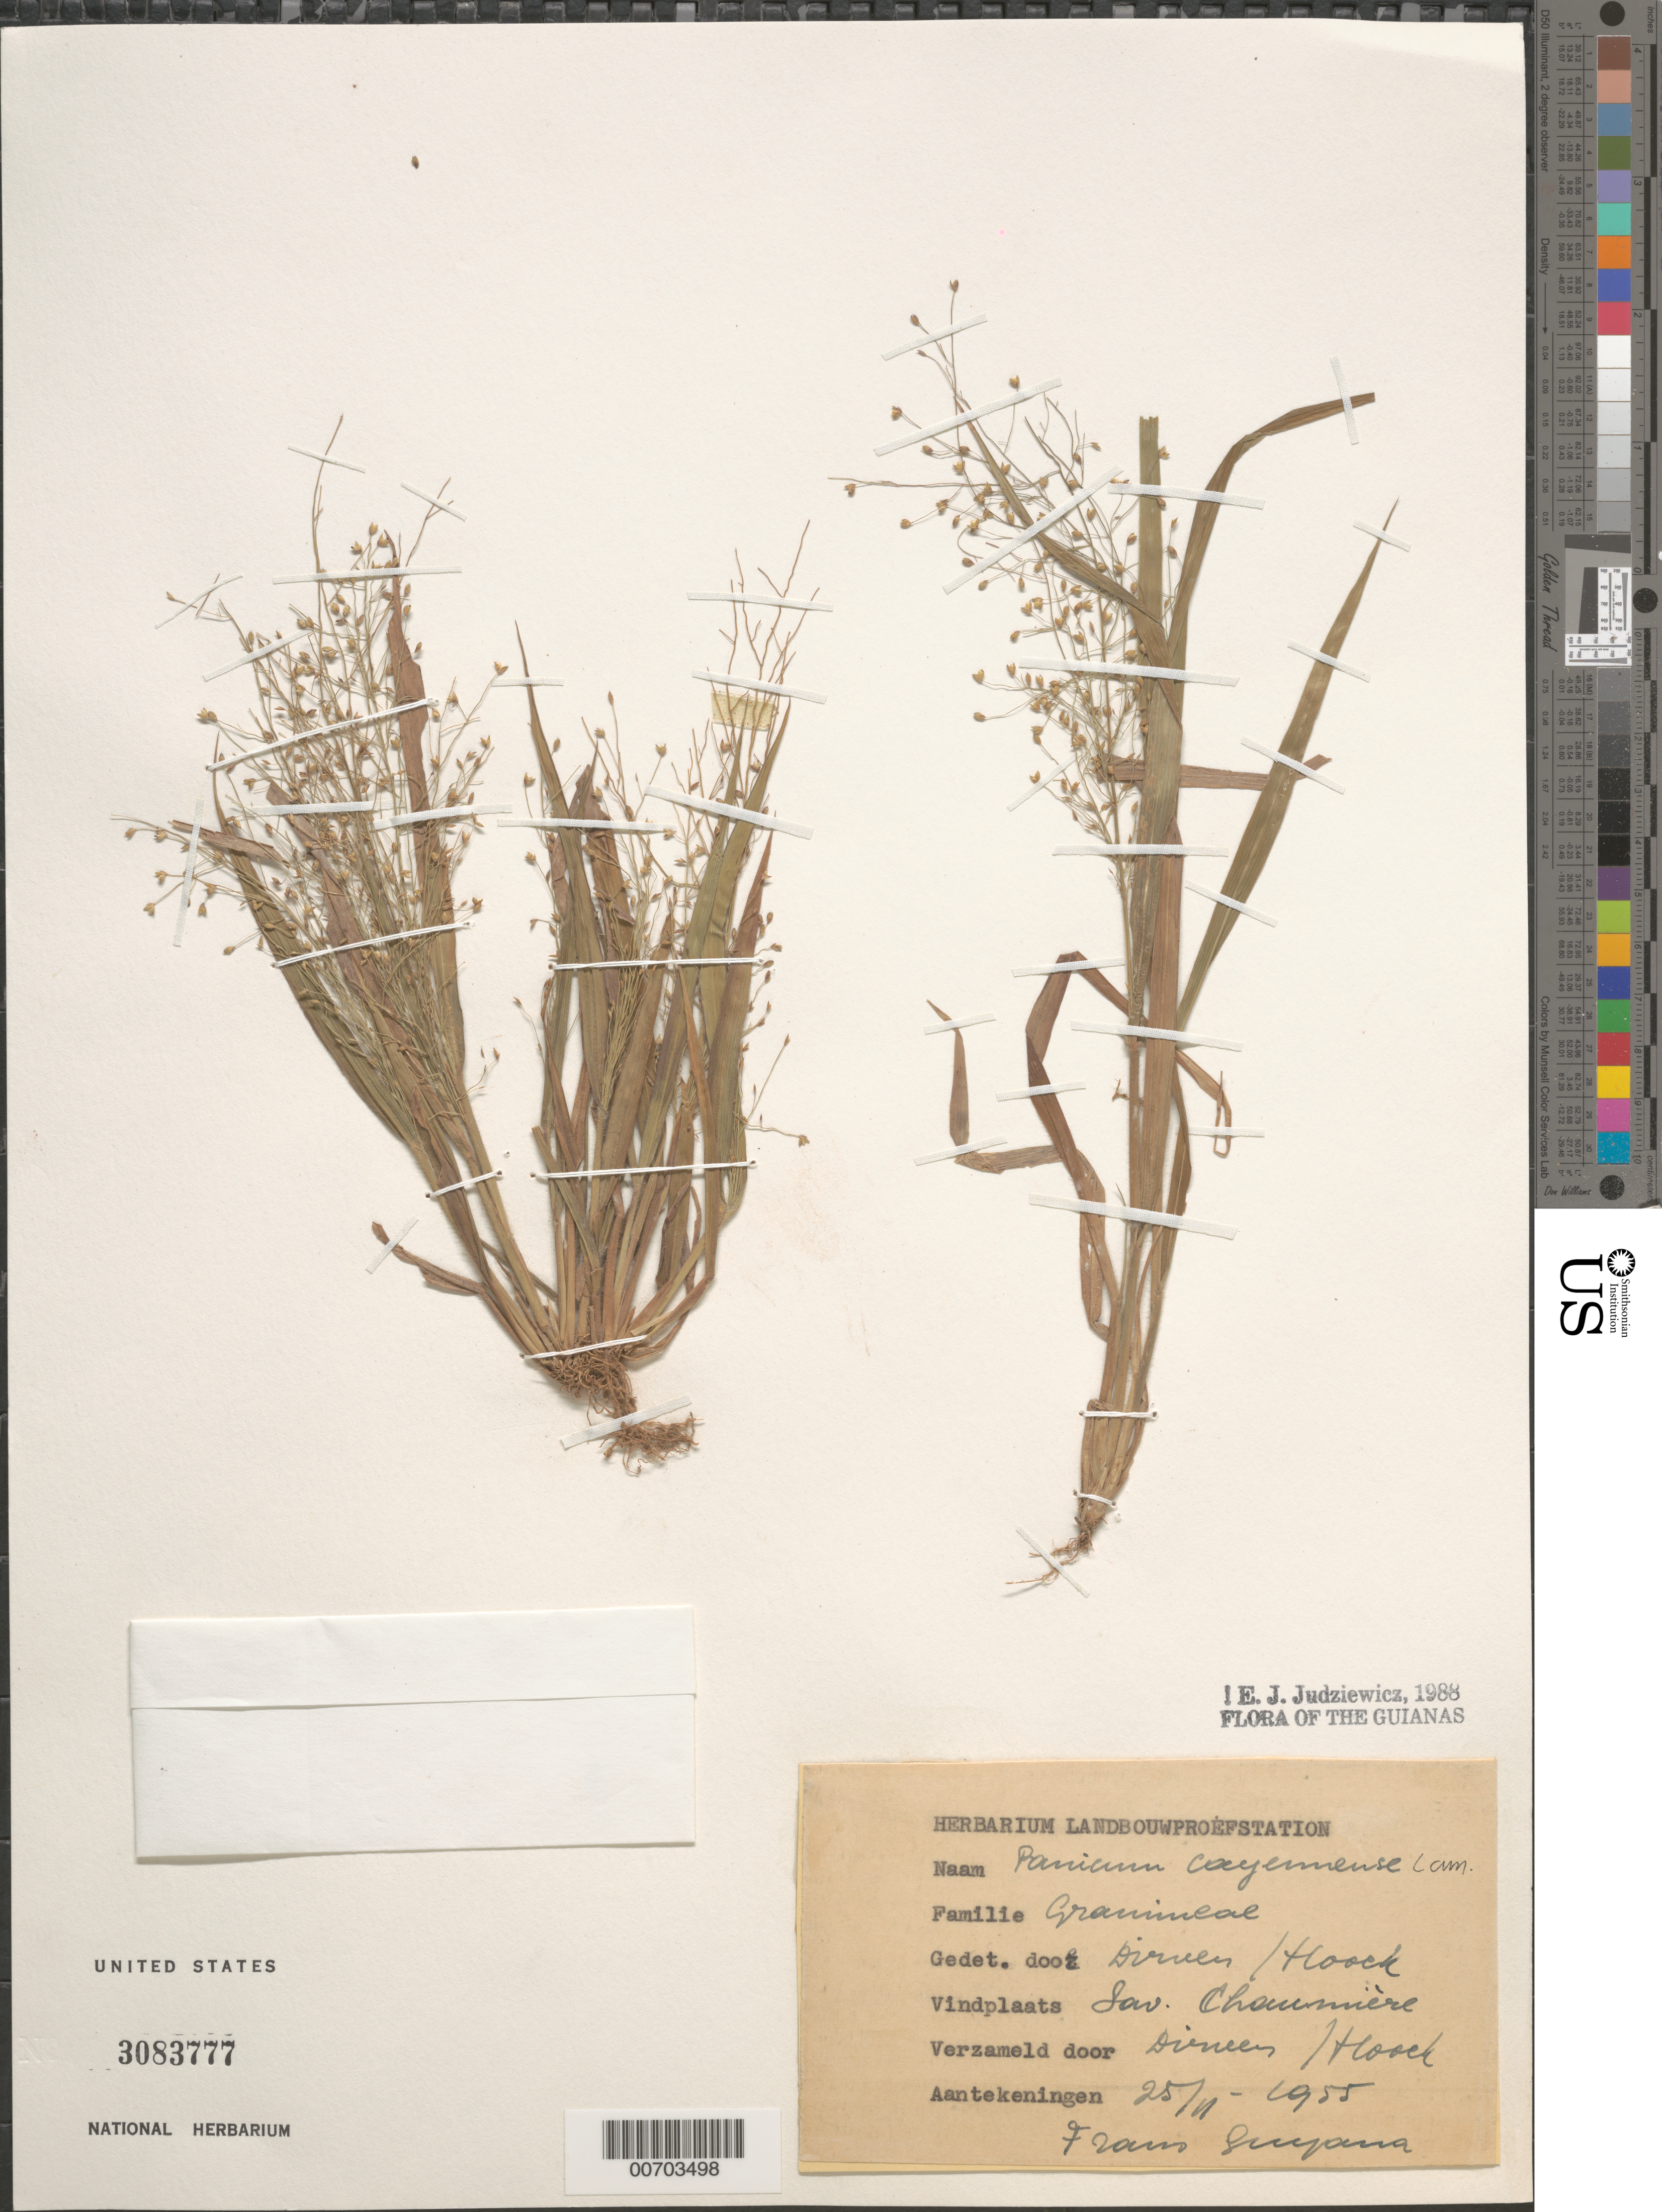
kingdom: Plantae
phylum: Tracheophyta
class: Liliopsida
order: Poales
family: Poaceae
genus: Panicum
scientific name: Panicum cayennense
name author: Lam.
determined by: Judziewicz, E. J.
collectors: J. Dirven & J. Hoock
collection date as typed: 25-Nov-55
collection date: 1955-11-25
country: French Guiana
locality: Chauniere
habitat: Savanna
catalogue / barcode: US 3083777